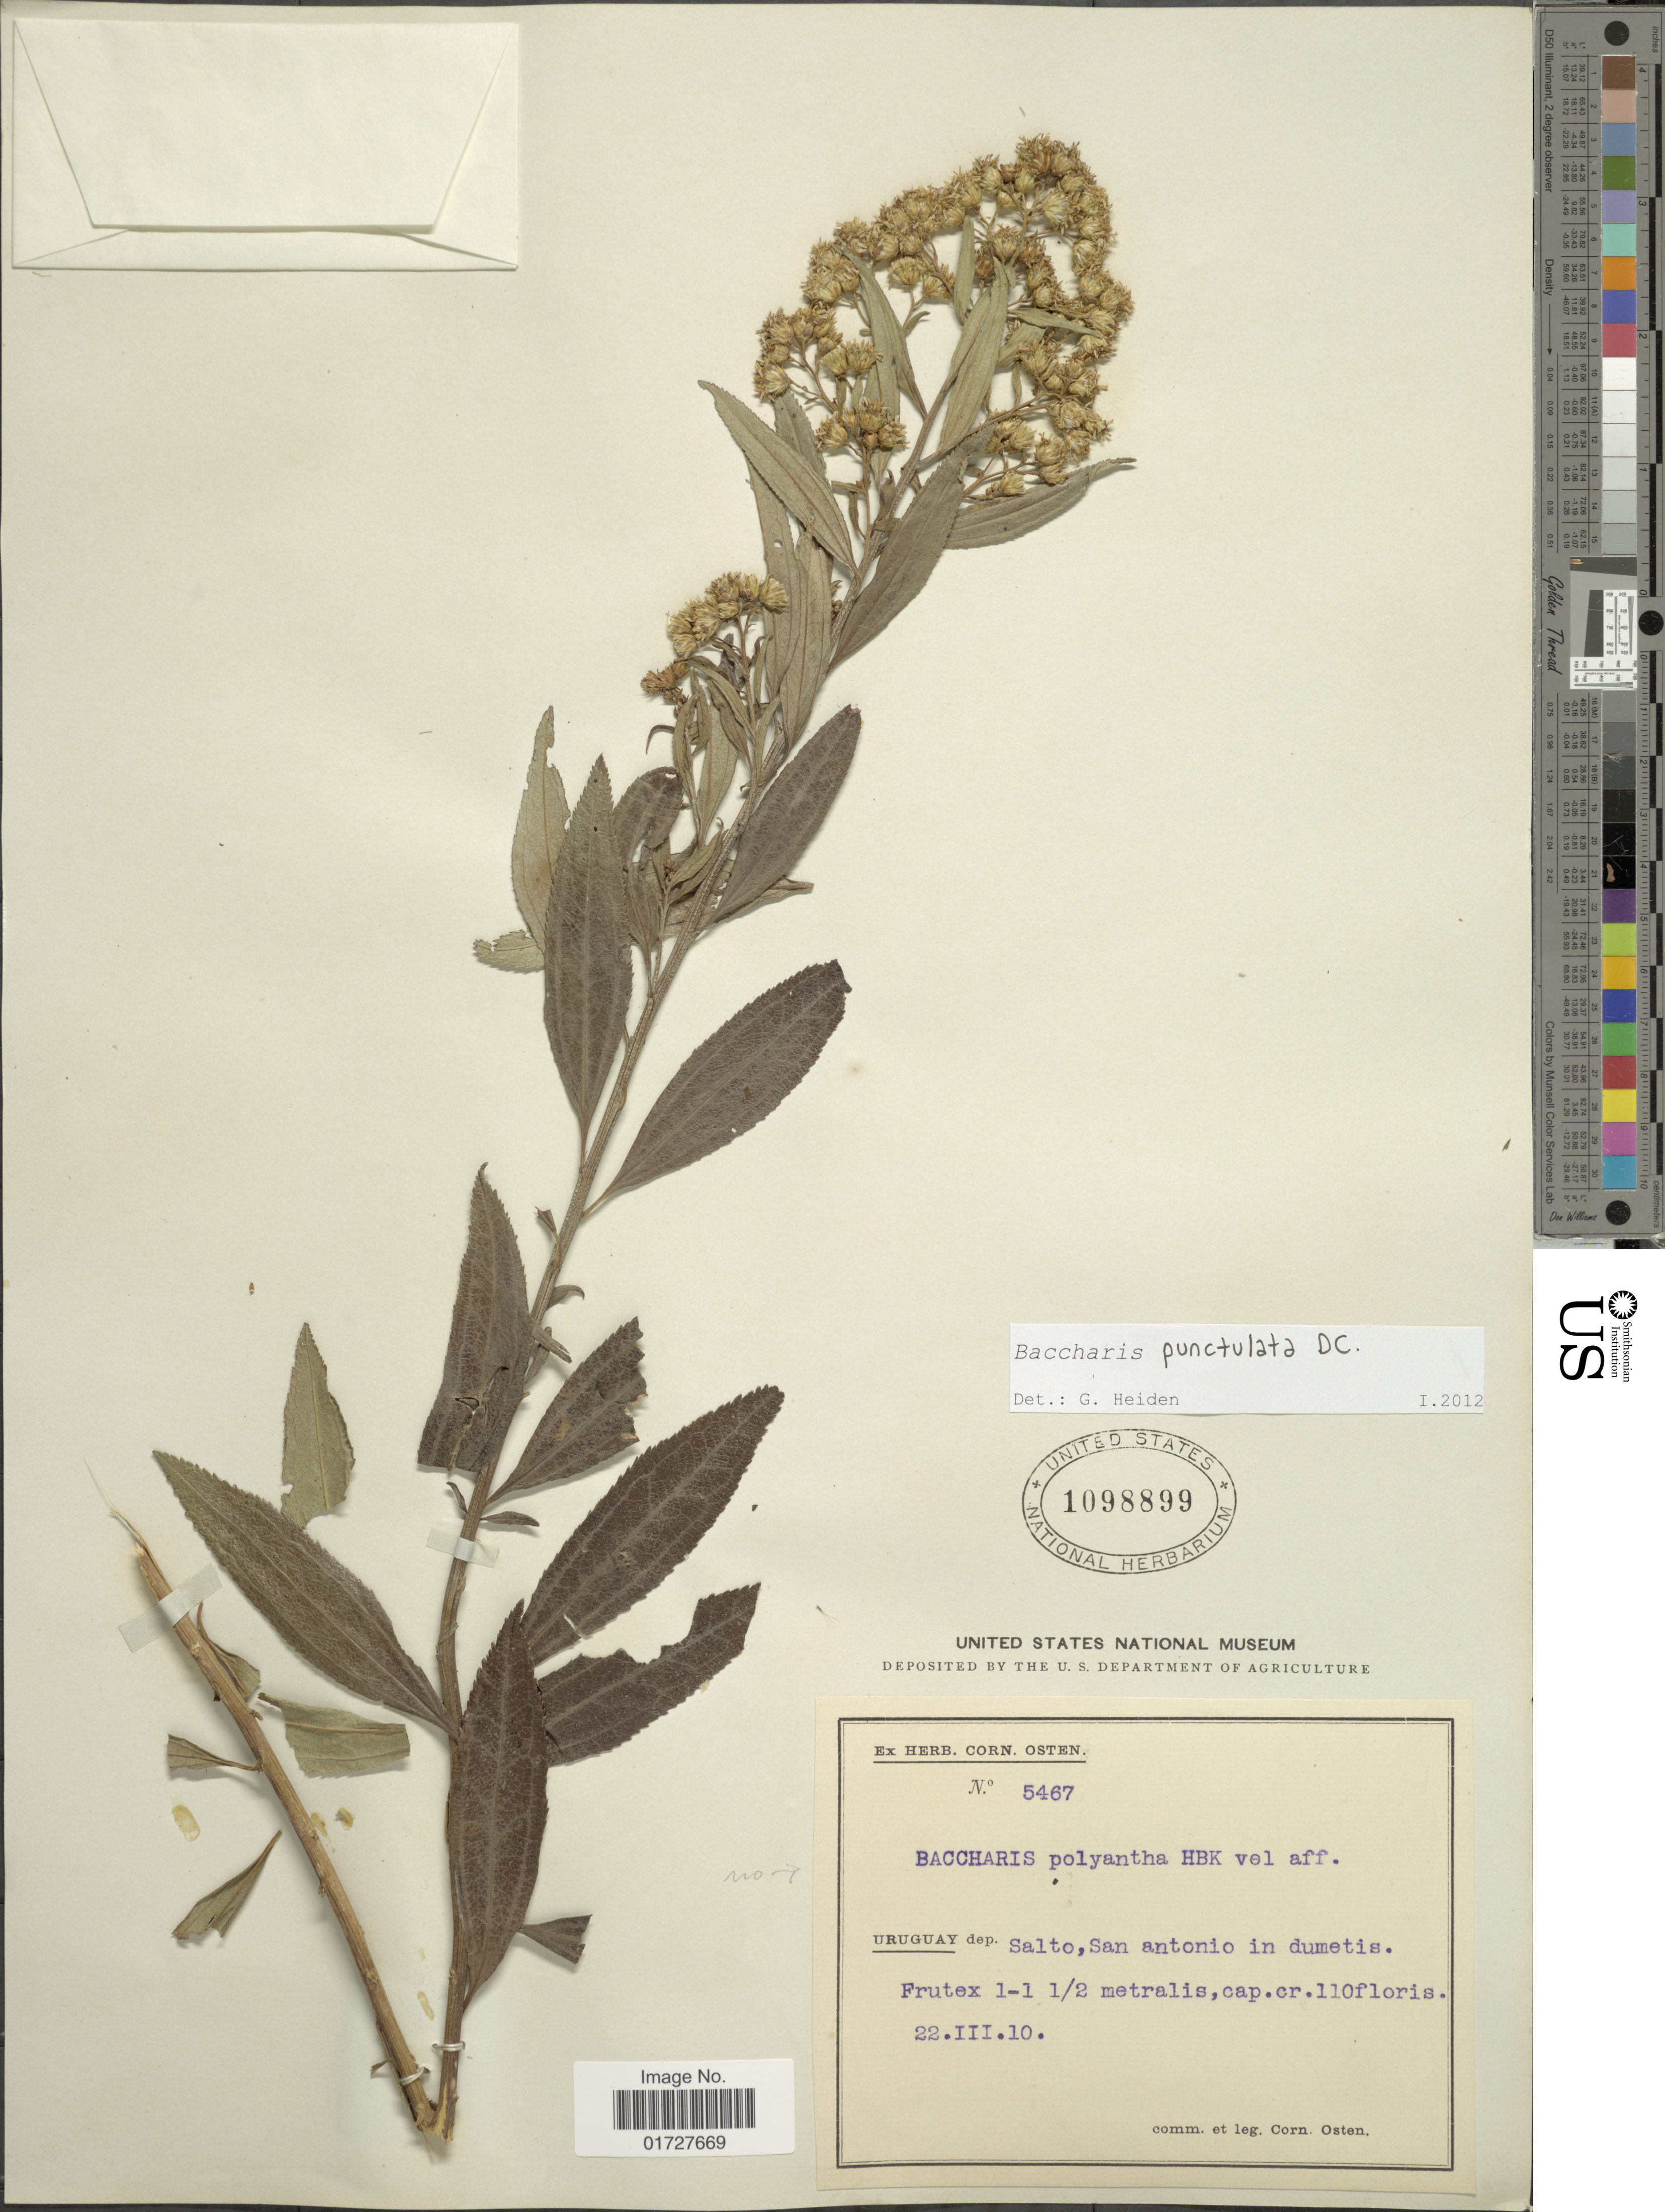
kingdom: Plantae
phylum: Tracheophyta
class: Magnoliopsida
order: Asterales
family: Asteraceae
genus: Baccharis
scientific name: Baccharis punctulata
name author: DC.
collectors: C. Osten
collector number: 5467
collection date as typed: Transcribed d/m/y: 22/3/10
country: Uruguay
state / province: Salto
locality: San Antonio in dumetis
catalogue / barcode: US 1098899